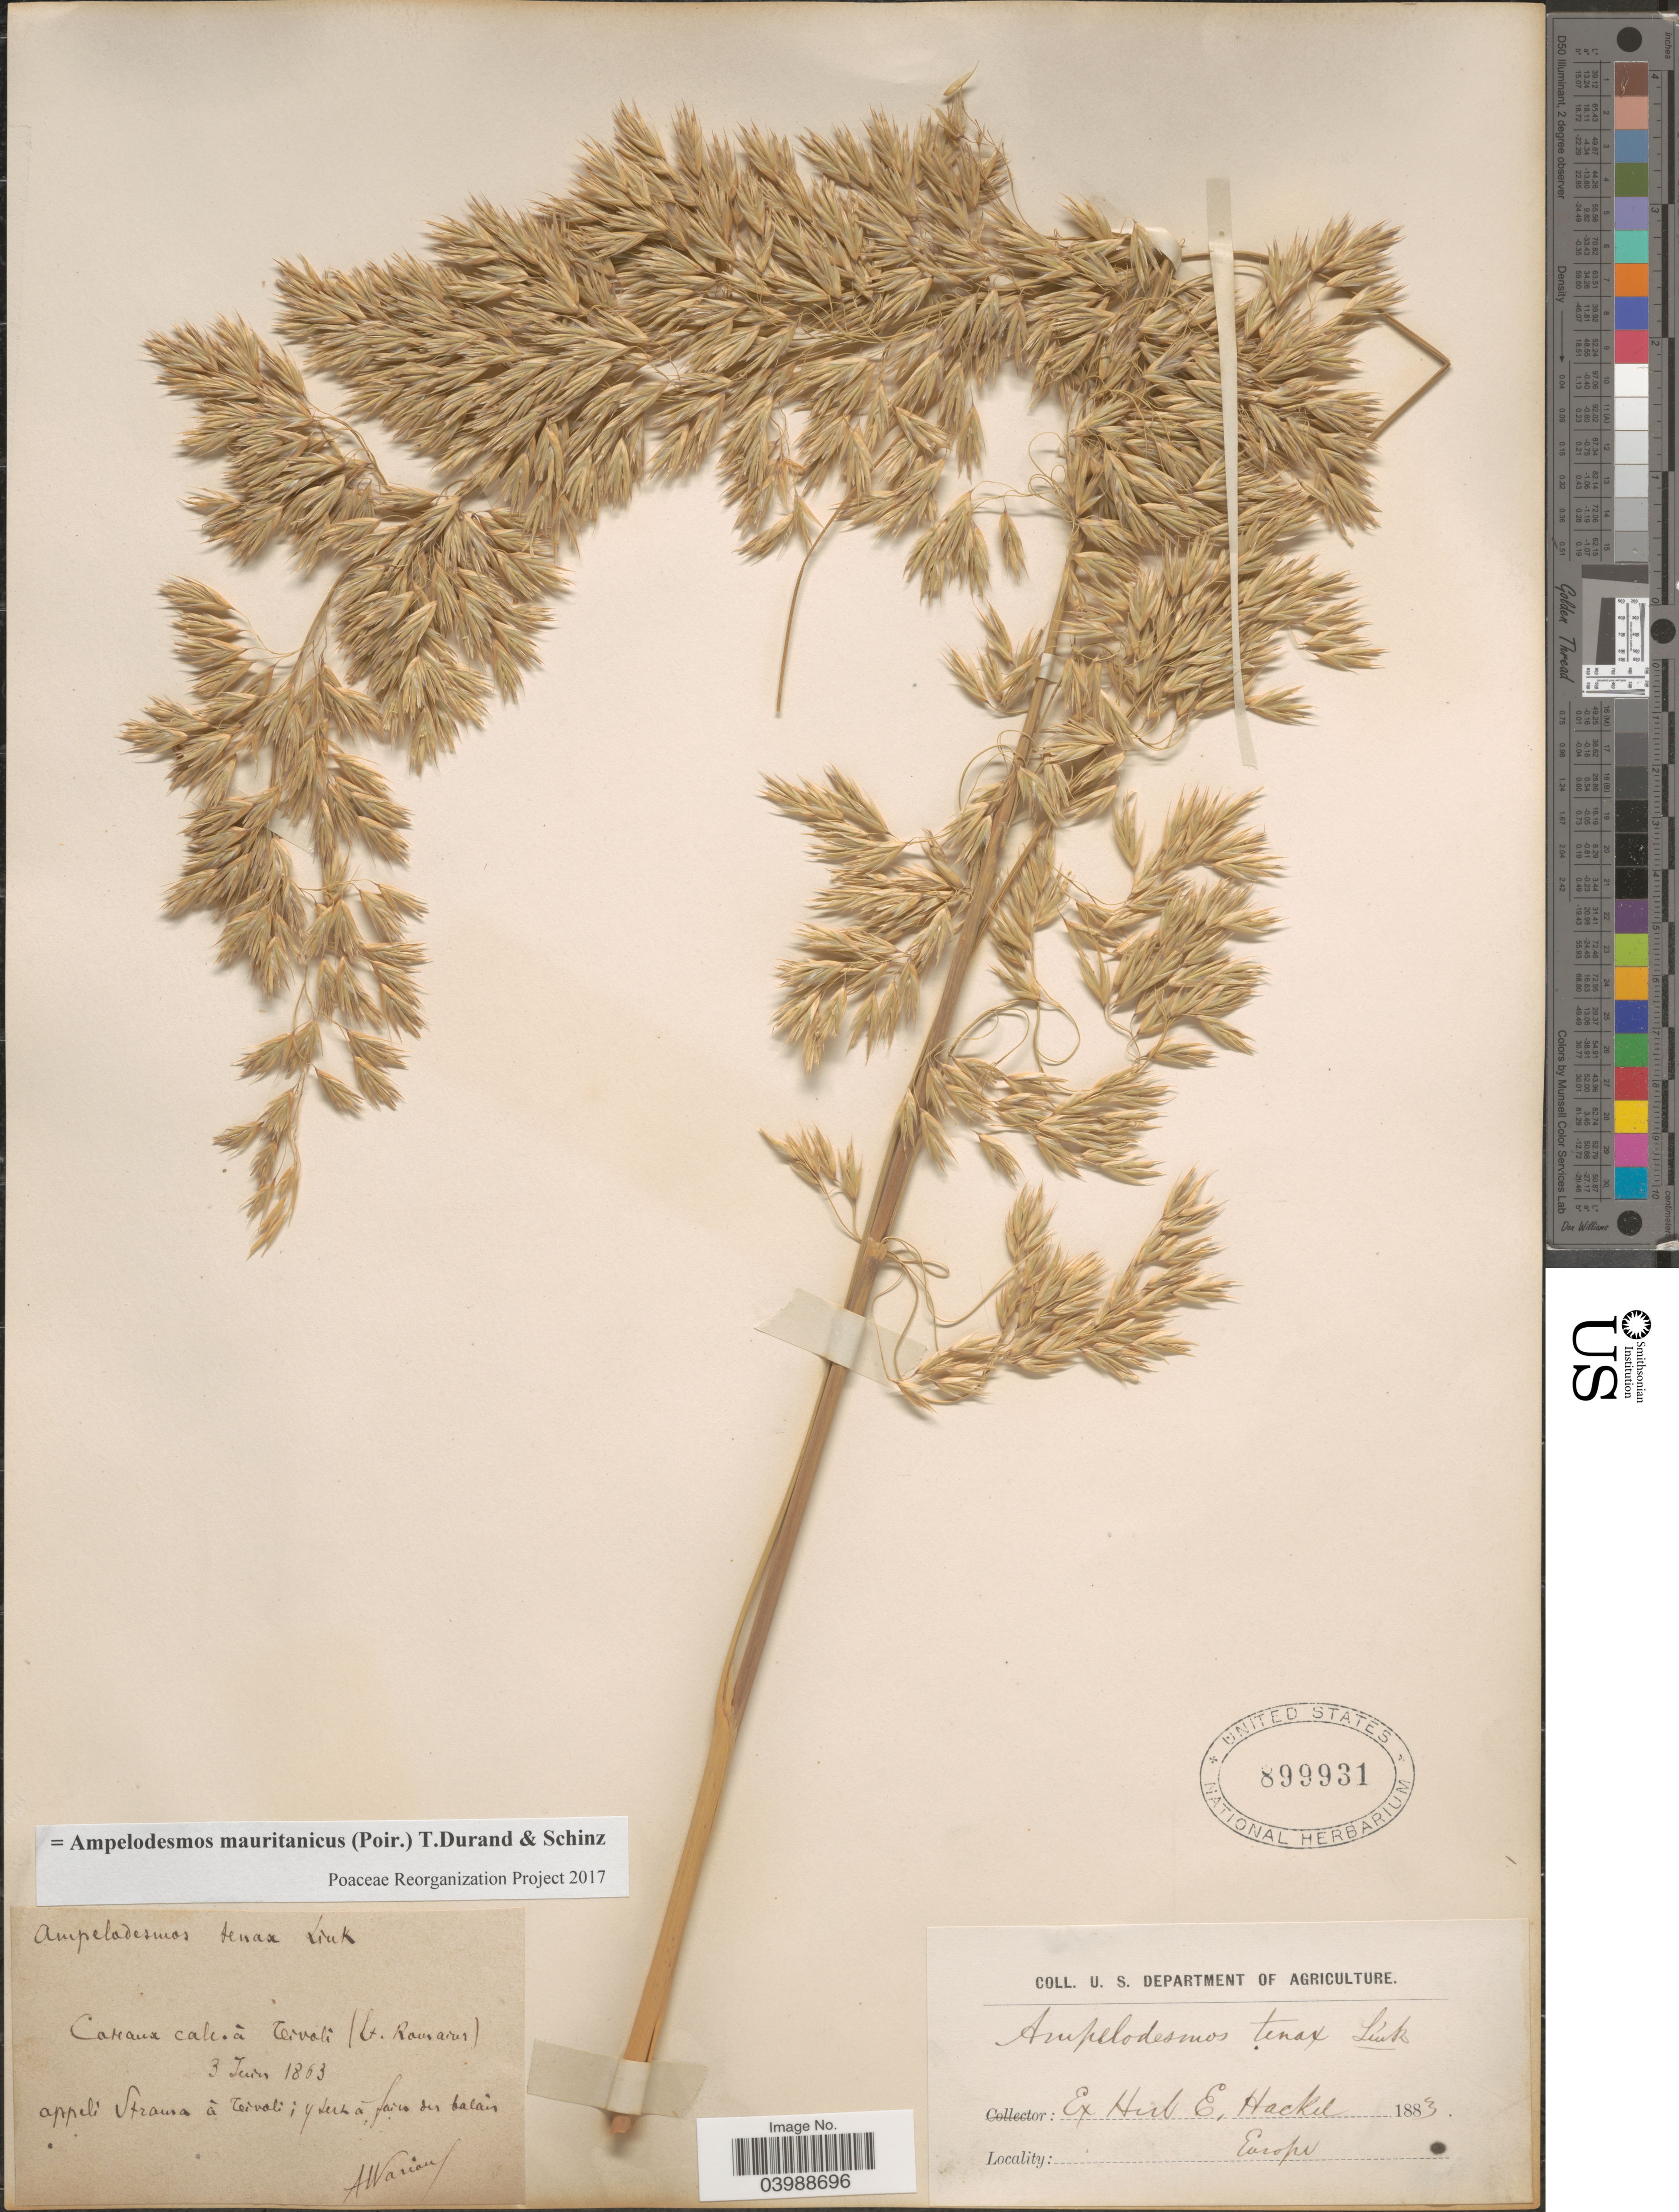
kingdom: Plantae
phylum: Tracheophyta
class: Liliopsida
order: Poales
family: Poaceae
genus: Ampelodesmos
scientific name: Ampelodesmos mauritanicus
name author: (Poir.) Durand & Schinz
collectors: A. Warion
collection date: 1863-06-03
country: Italy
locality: Coteaux calc. á Tivoli (St. Rauramir) appeli Strama á Tivoli i y derm á farmo der Calais. [interpreted]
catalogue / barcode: US 899931